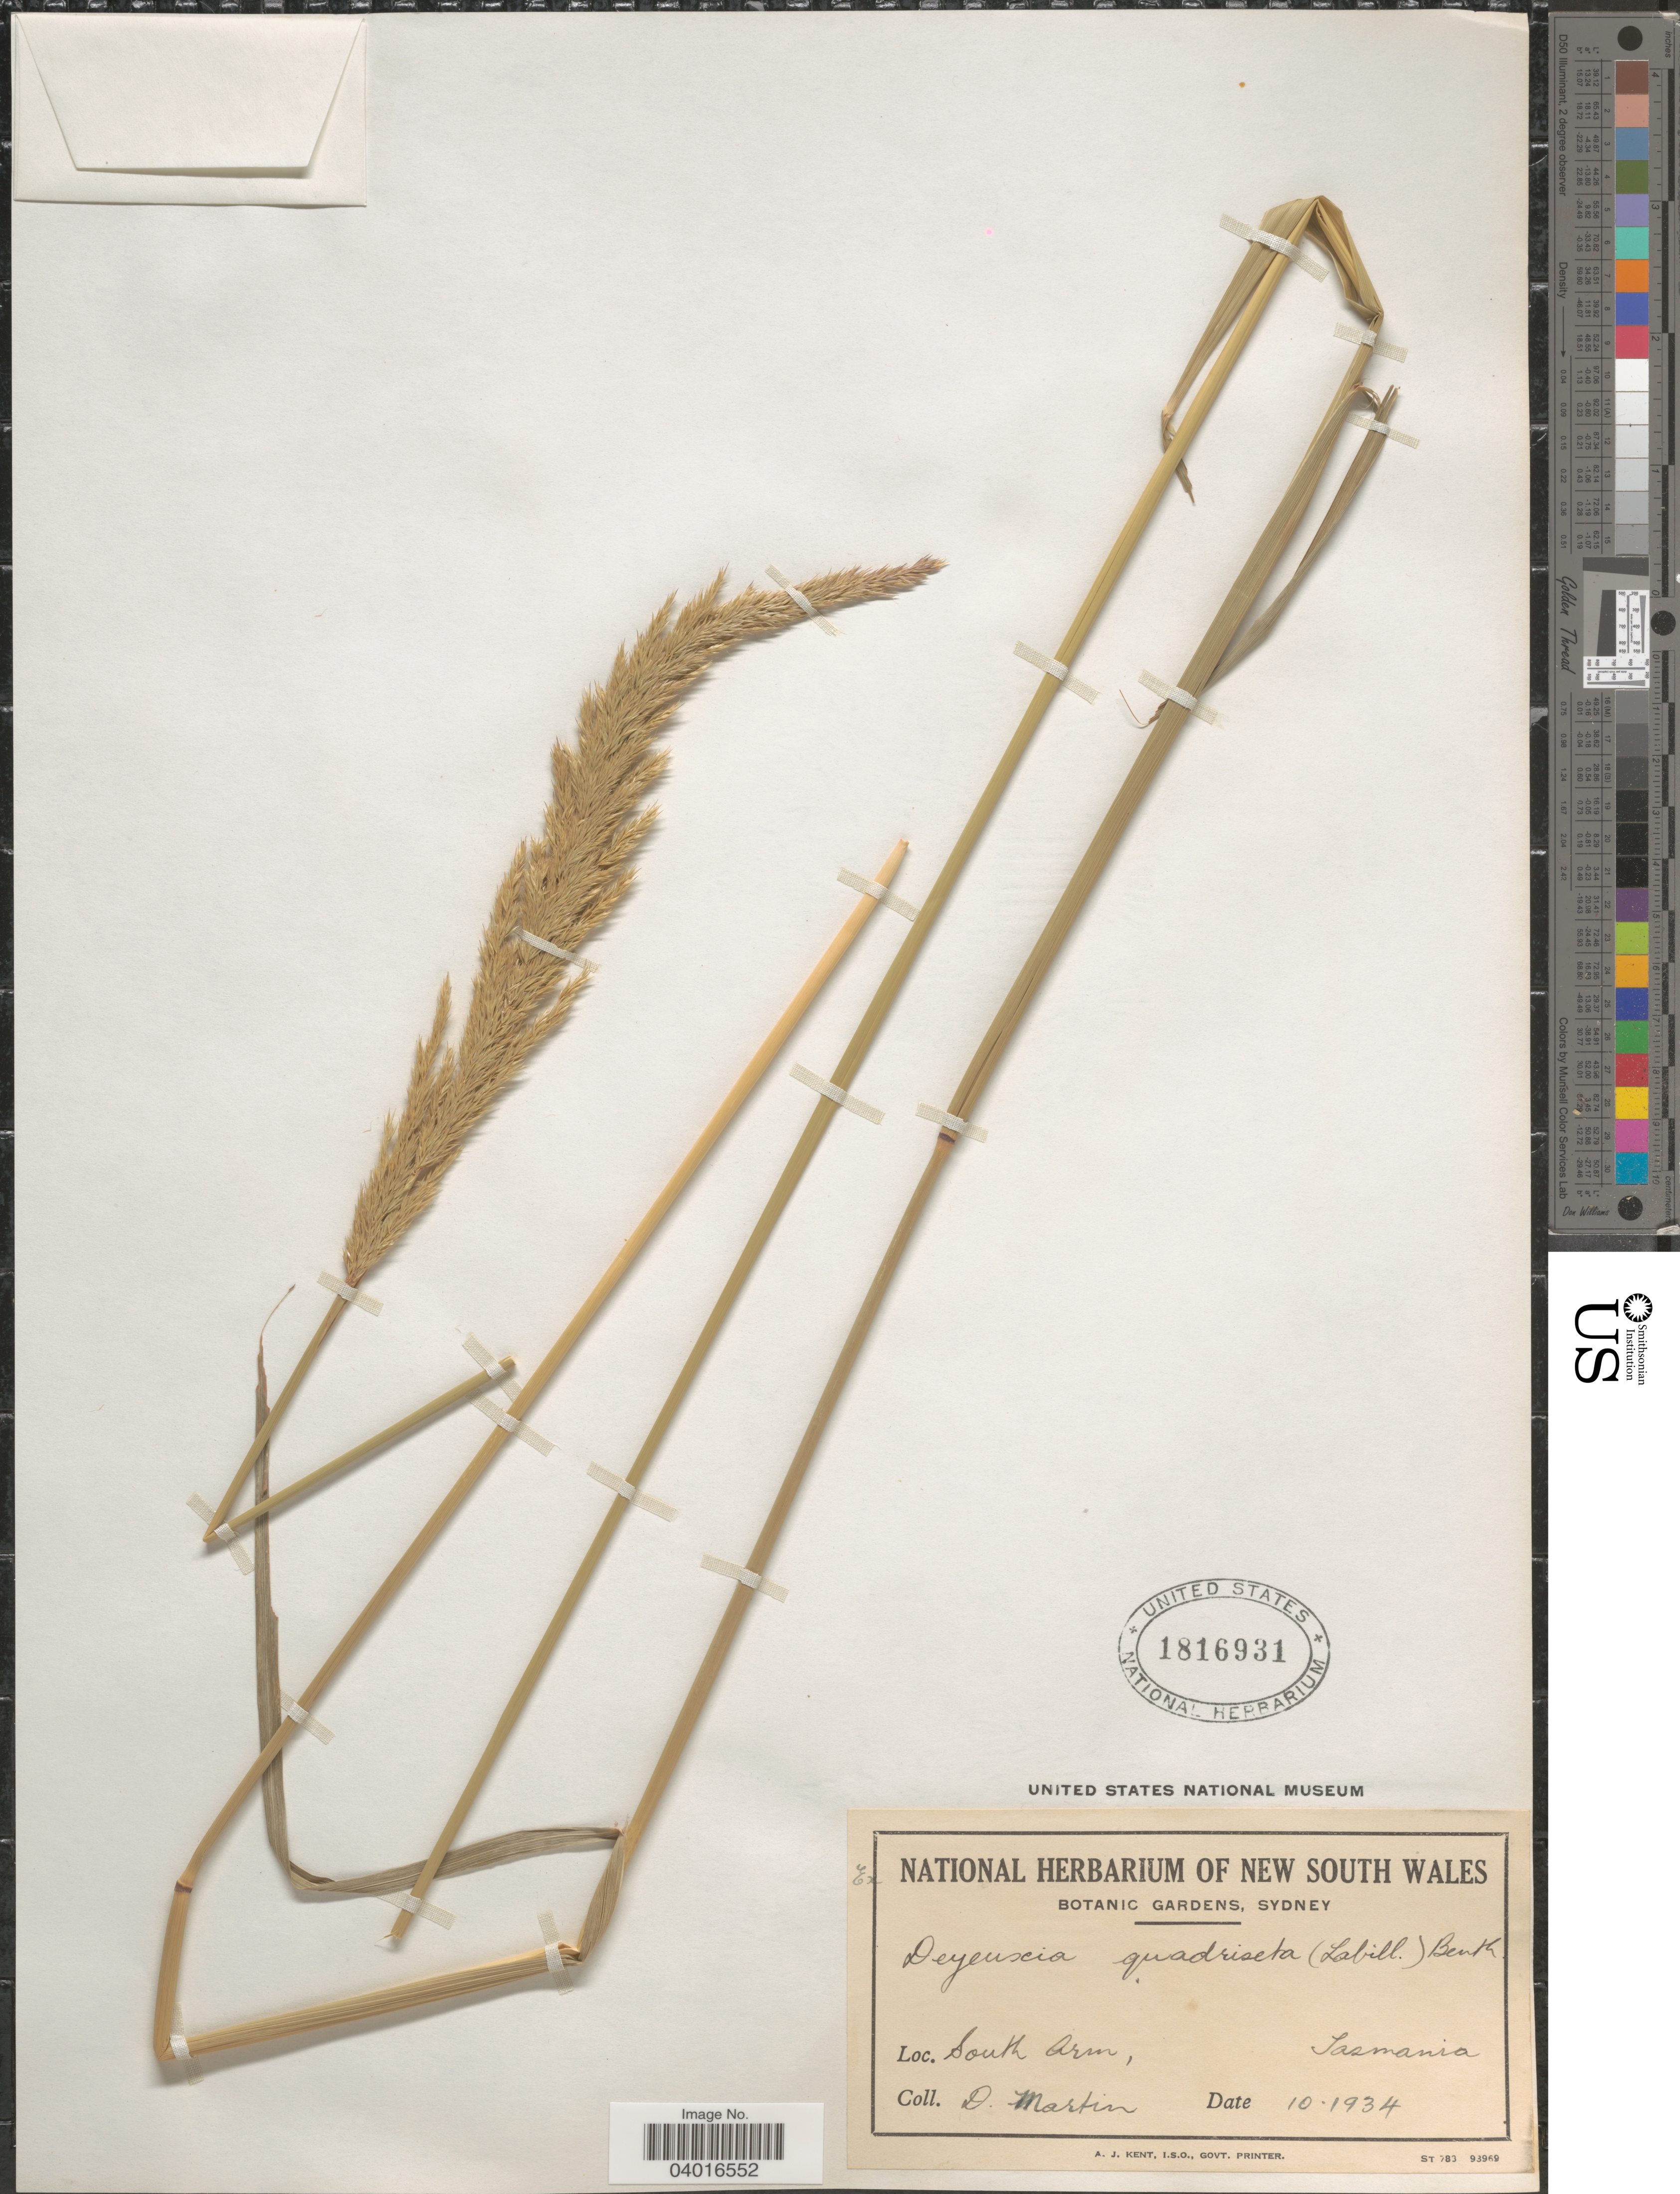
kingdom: Plantae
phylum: Tracheophyta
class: Liliopsida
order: Poales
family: Poaceae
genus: Dichelachne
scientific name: Dichelachne quadriseta ined.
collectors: D. Martin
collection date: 1934-10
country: Australia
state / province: Tasmania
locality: South Arm.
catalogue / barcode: US 1816931